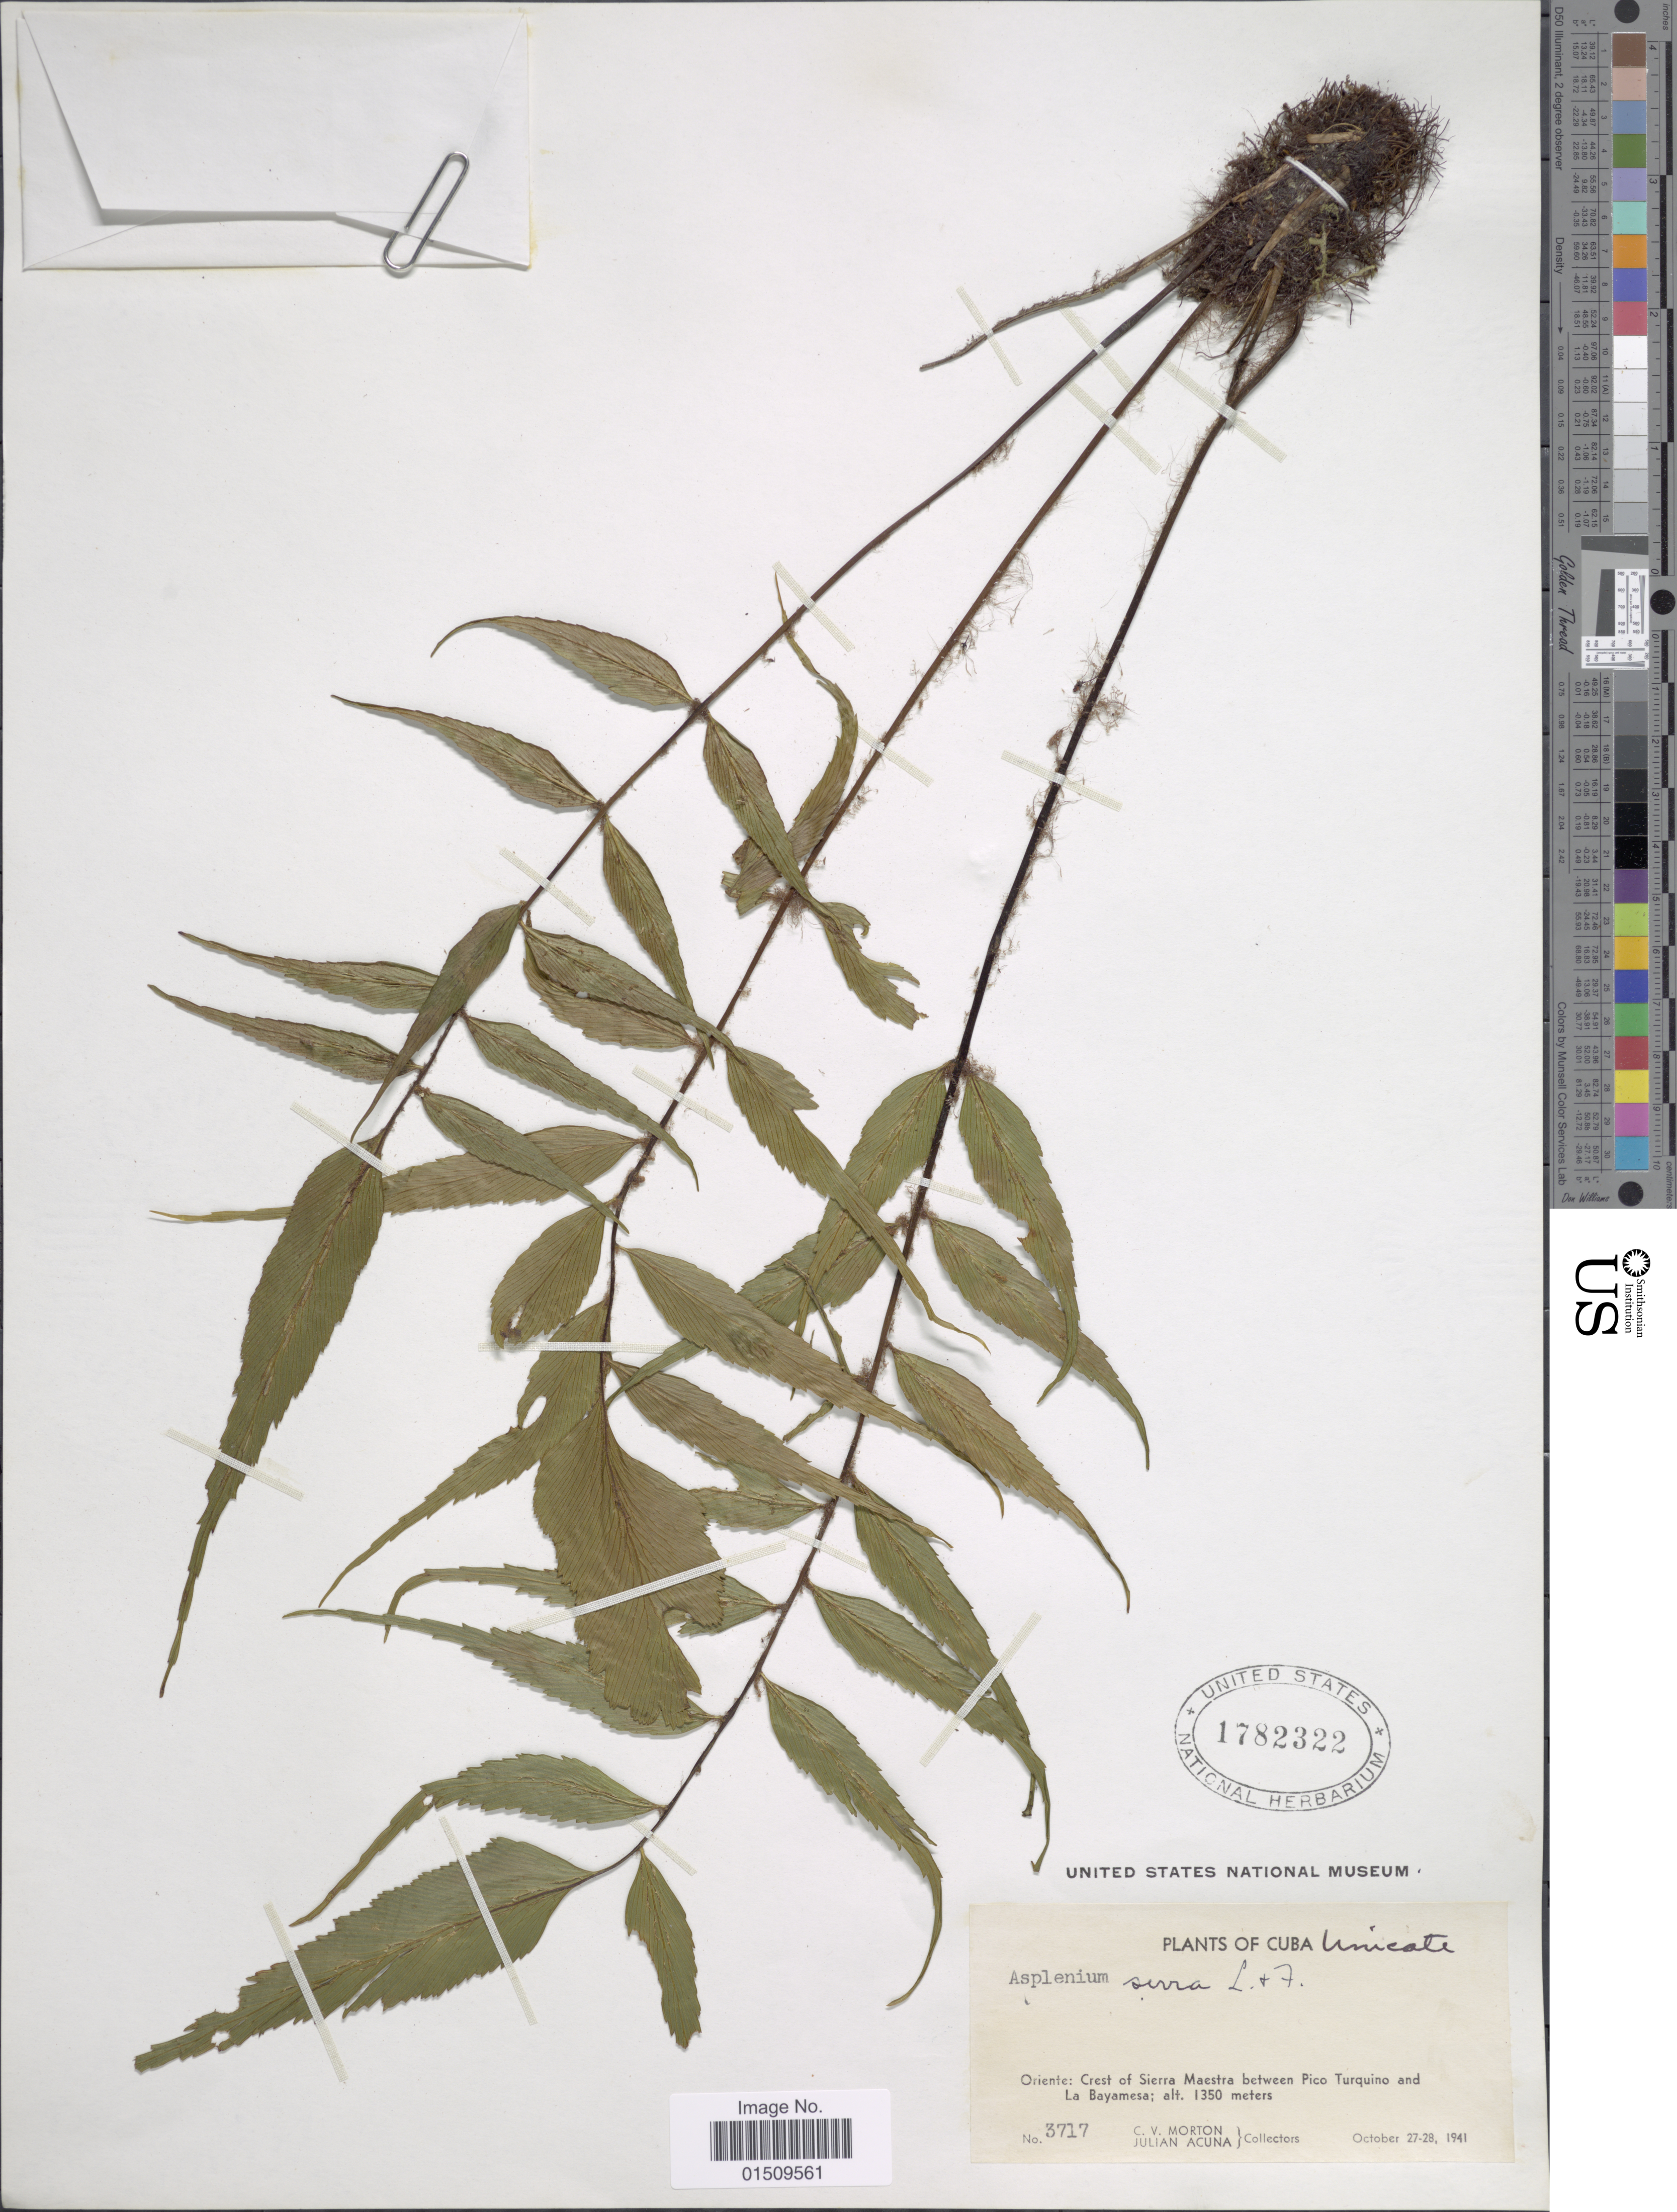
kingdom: Plantae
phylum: Tracheophyta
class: Polypodiopsida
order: Polypodiales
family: Aspleniaceae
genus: Asplenium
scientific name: Asplenium serra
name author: Langsd. & Fisch.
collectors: C. V. Morton & J. B. Acuña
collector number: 3717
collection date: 1941-10-27/1941-10-28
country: Cuba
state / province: Oriente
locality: Cuba, Crest of Sierra Maestra between Pico Turquino and La Bayamesa.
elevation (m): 1350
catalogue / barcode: US 1782322